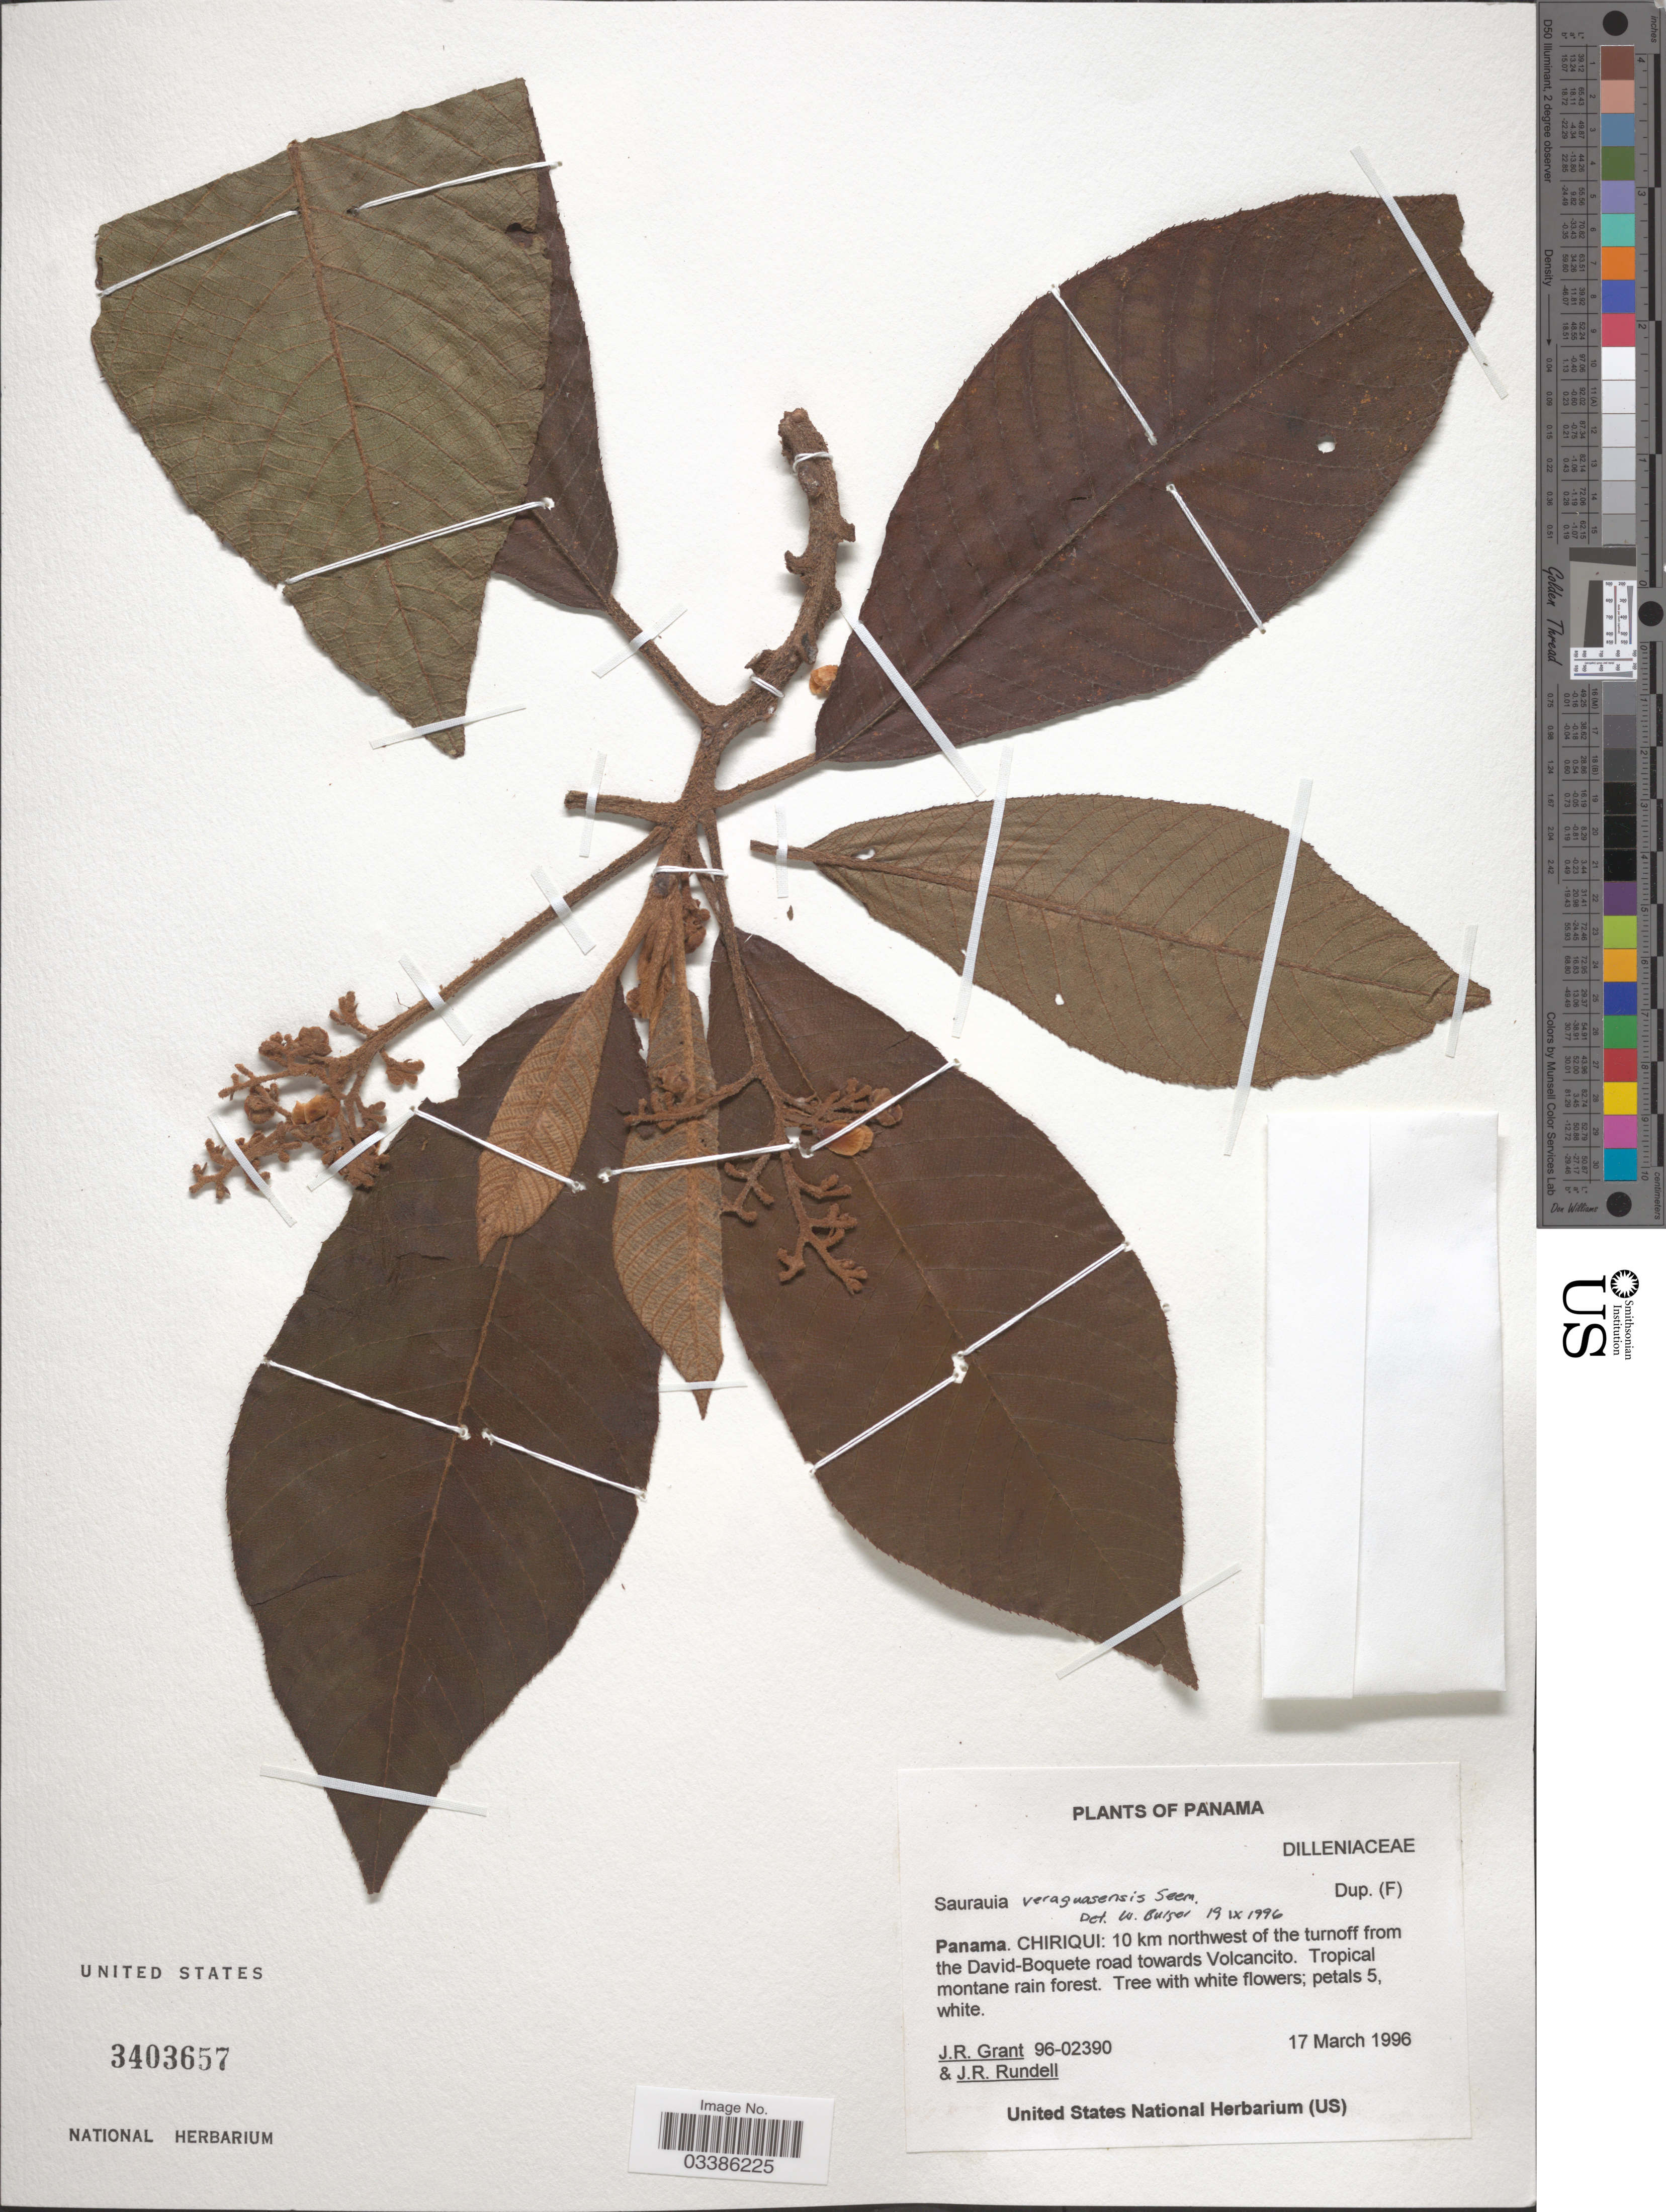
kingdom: Plantae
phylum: Tracheophyta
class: Magnoliopsida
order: Ericales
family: Actinidiaceae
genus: Saurauia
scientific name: Saurauia veraguasensis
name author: Seem.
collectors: J. Grant & J. R. Rundell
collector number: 96-02390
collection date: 1996-03-17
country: Panama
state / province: Chiriqui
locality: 10 km northwest of the turnoff from the David-Boquete road towards Volcancito.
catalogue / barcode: US 3403657